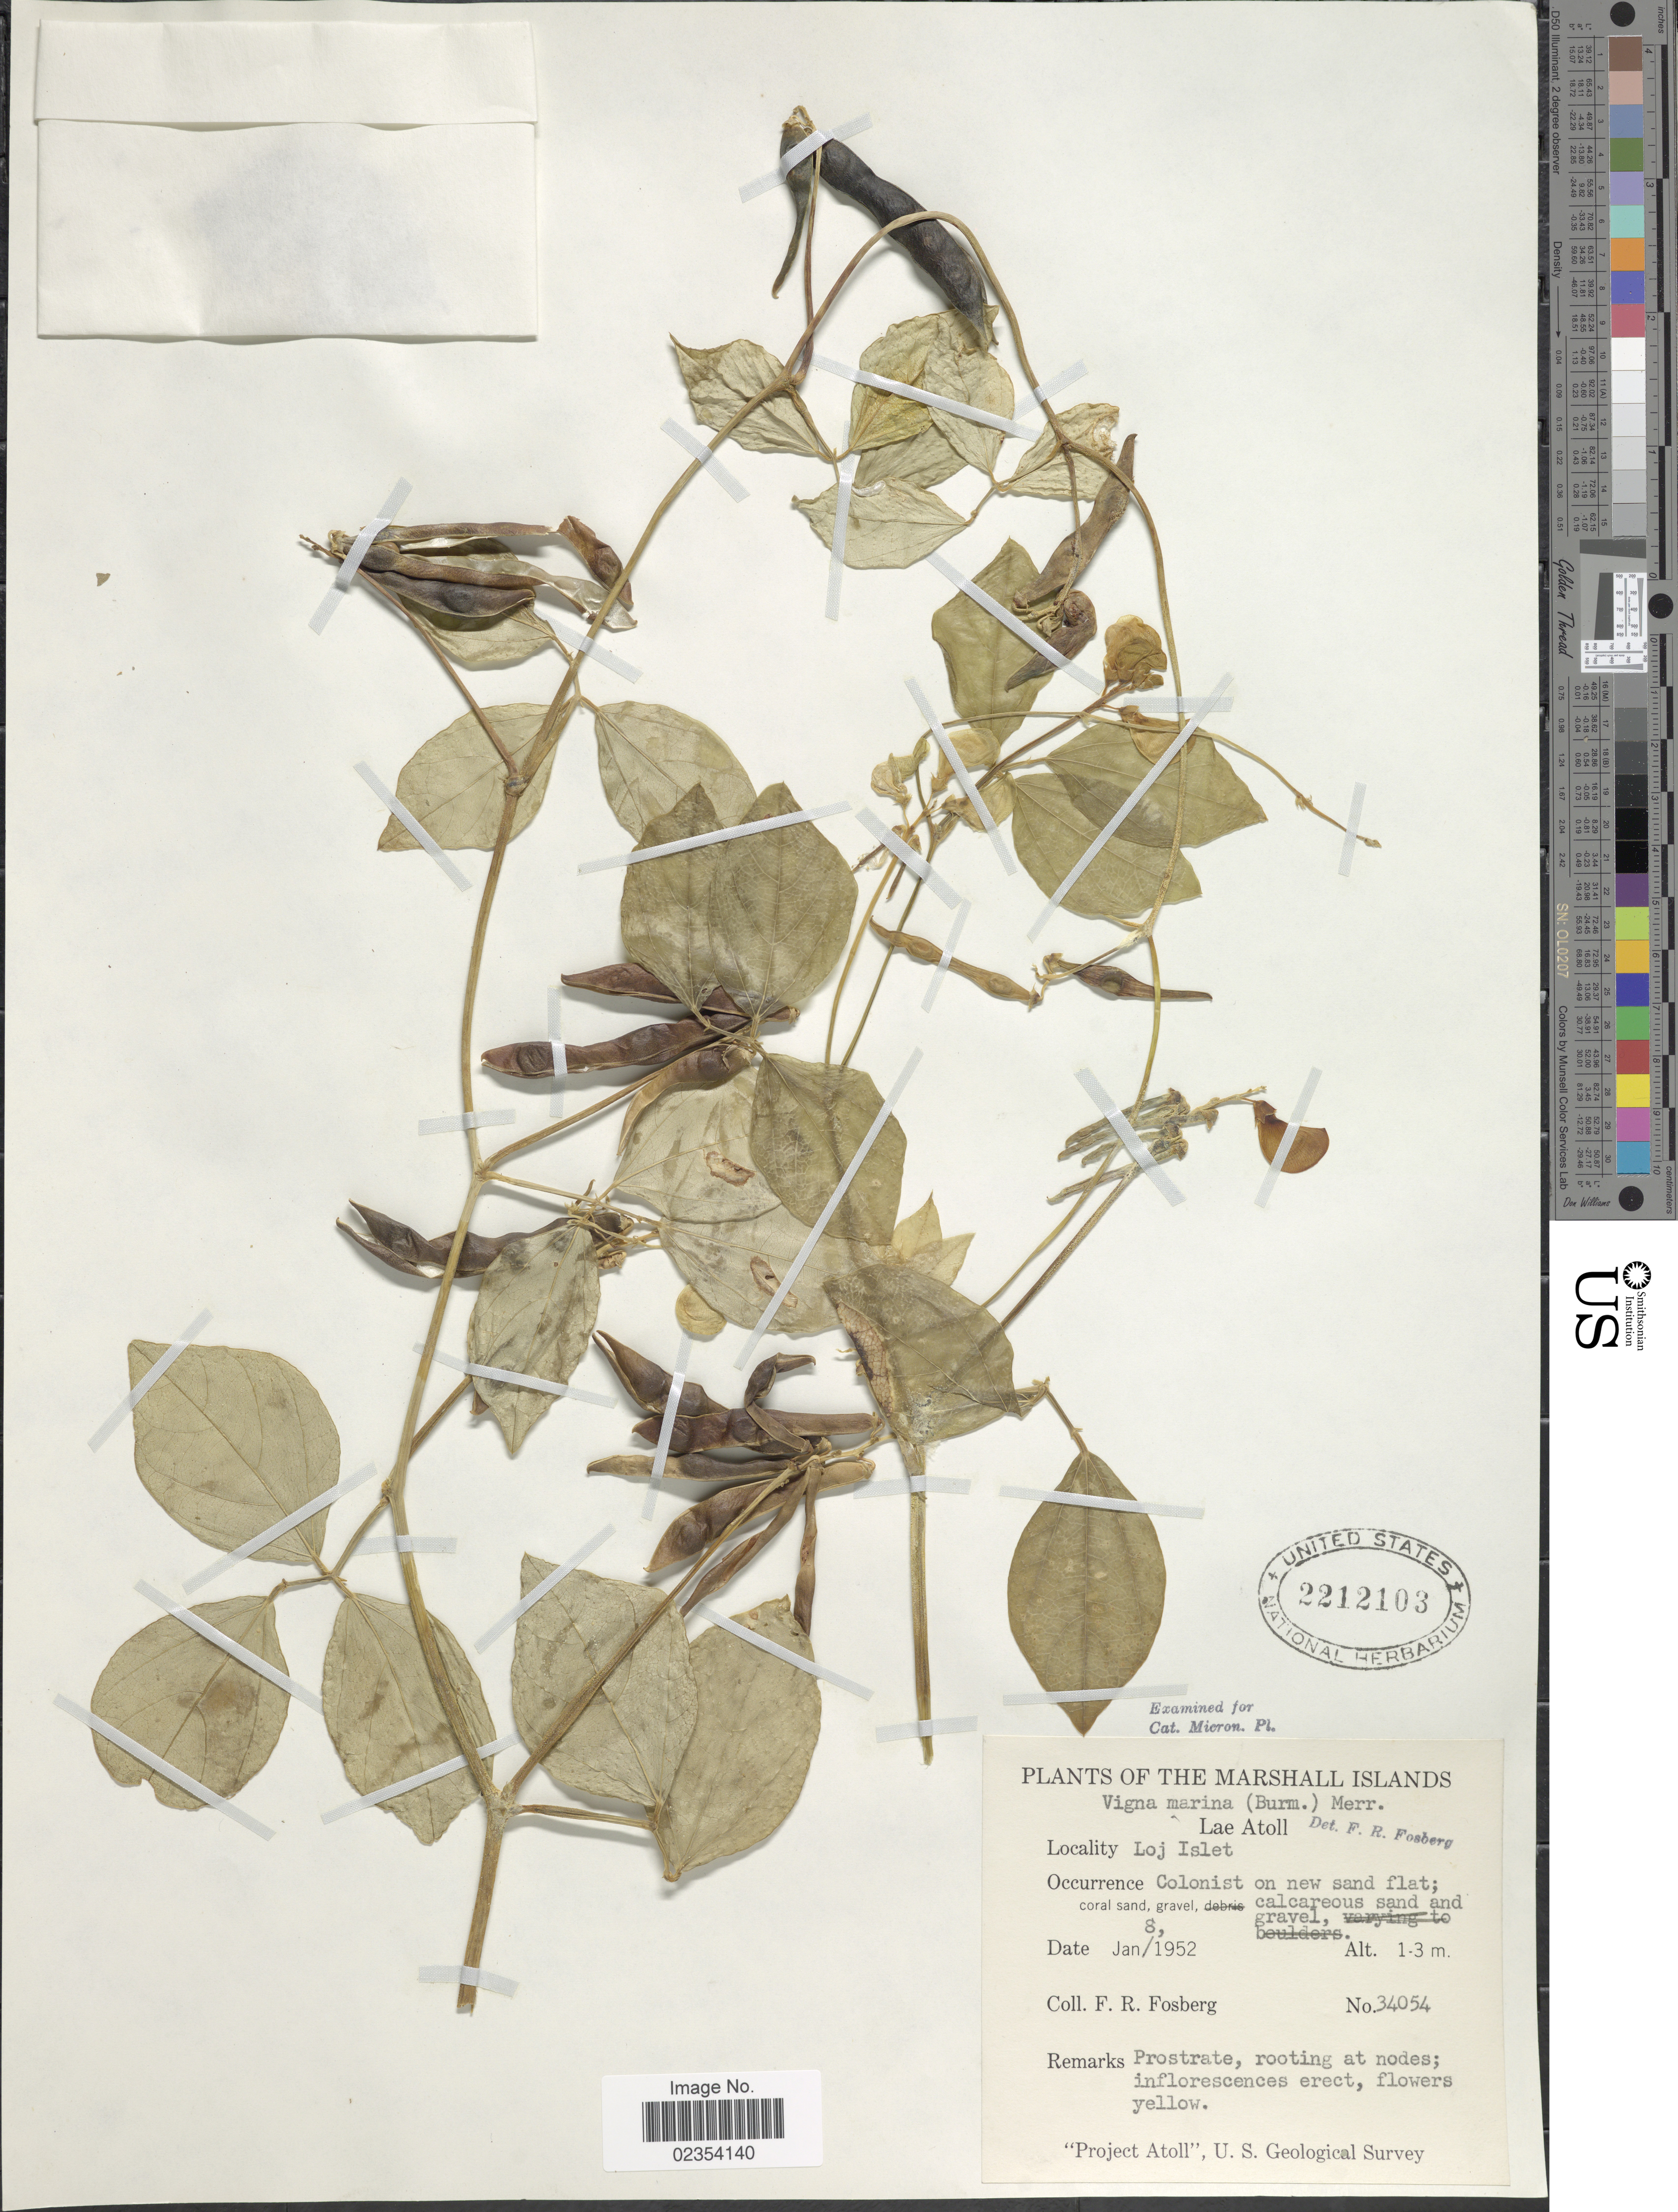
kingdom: Plantae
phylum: Tracheophyta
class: Magnoliopsida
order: Fabales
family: Fabaceae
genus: Vigna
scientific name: Vigna marina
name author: (Burm.) Merr.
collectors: F. R. Fosberg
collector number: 34054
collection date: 1952-01-08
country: Marshall Islands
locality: Lae Atoll, Loj Islet.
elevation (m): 1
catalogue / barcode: US 2212103